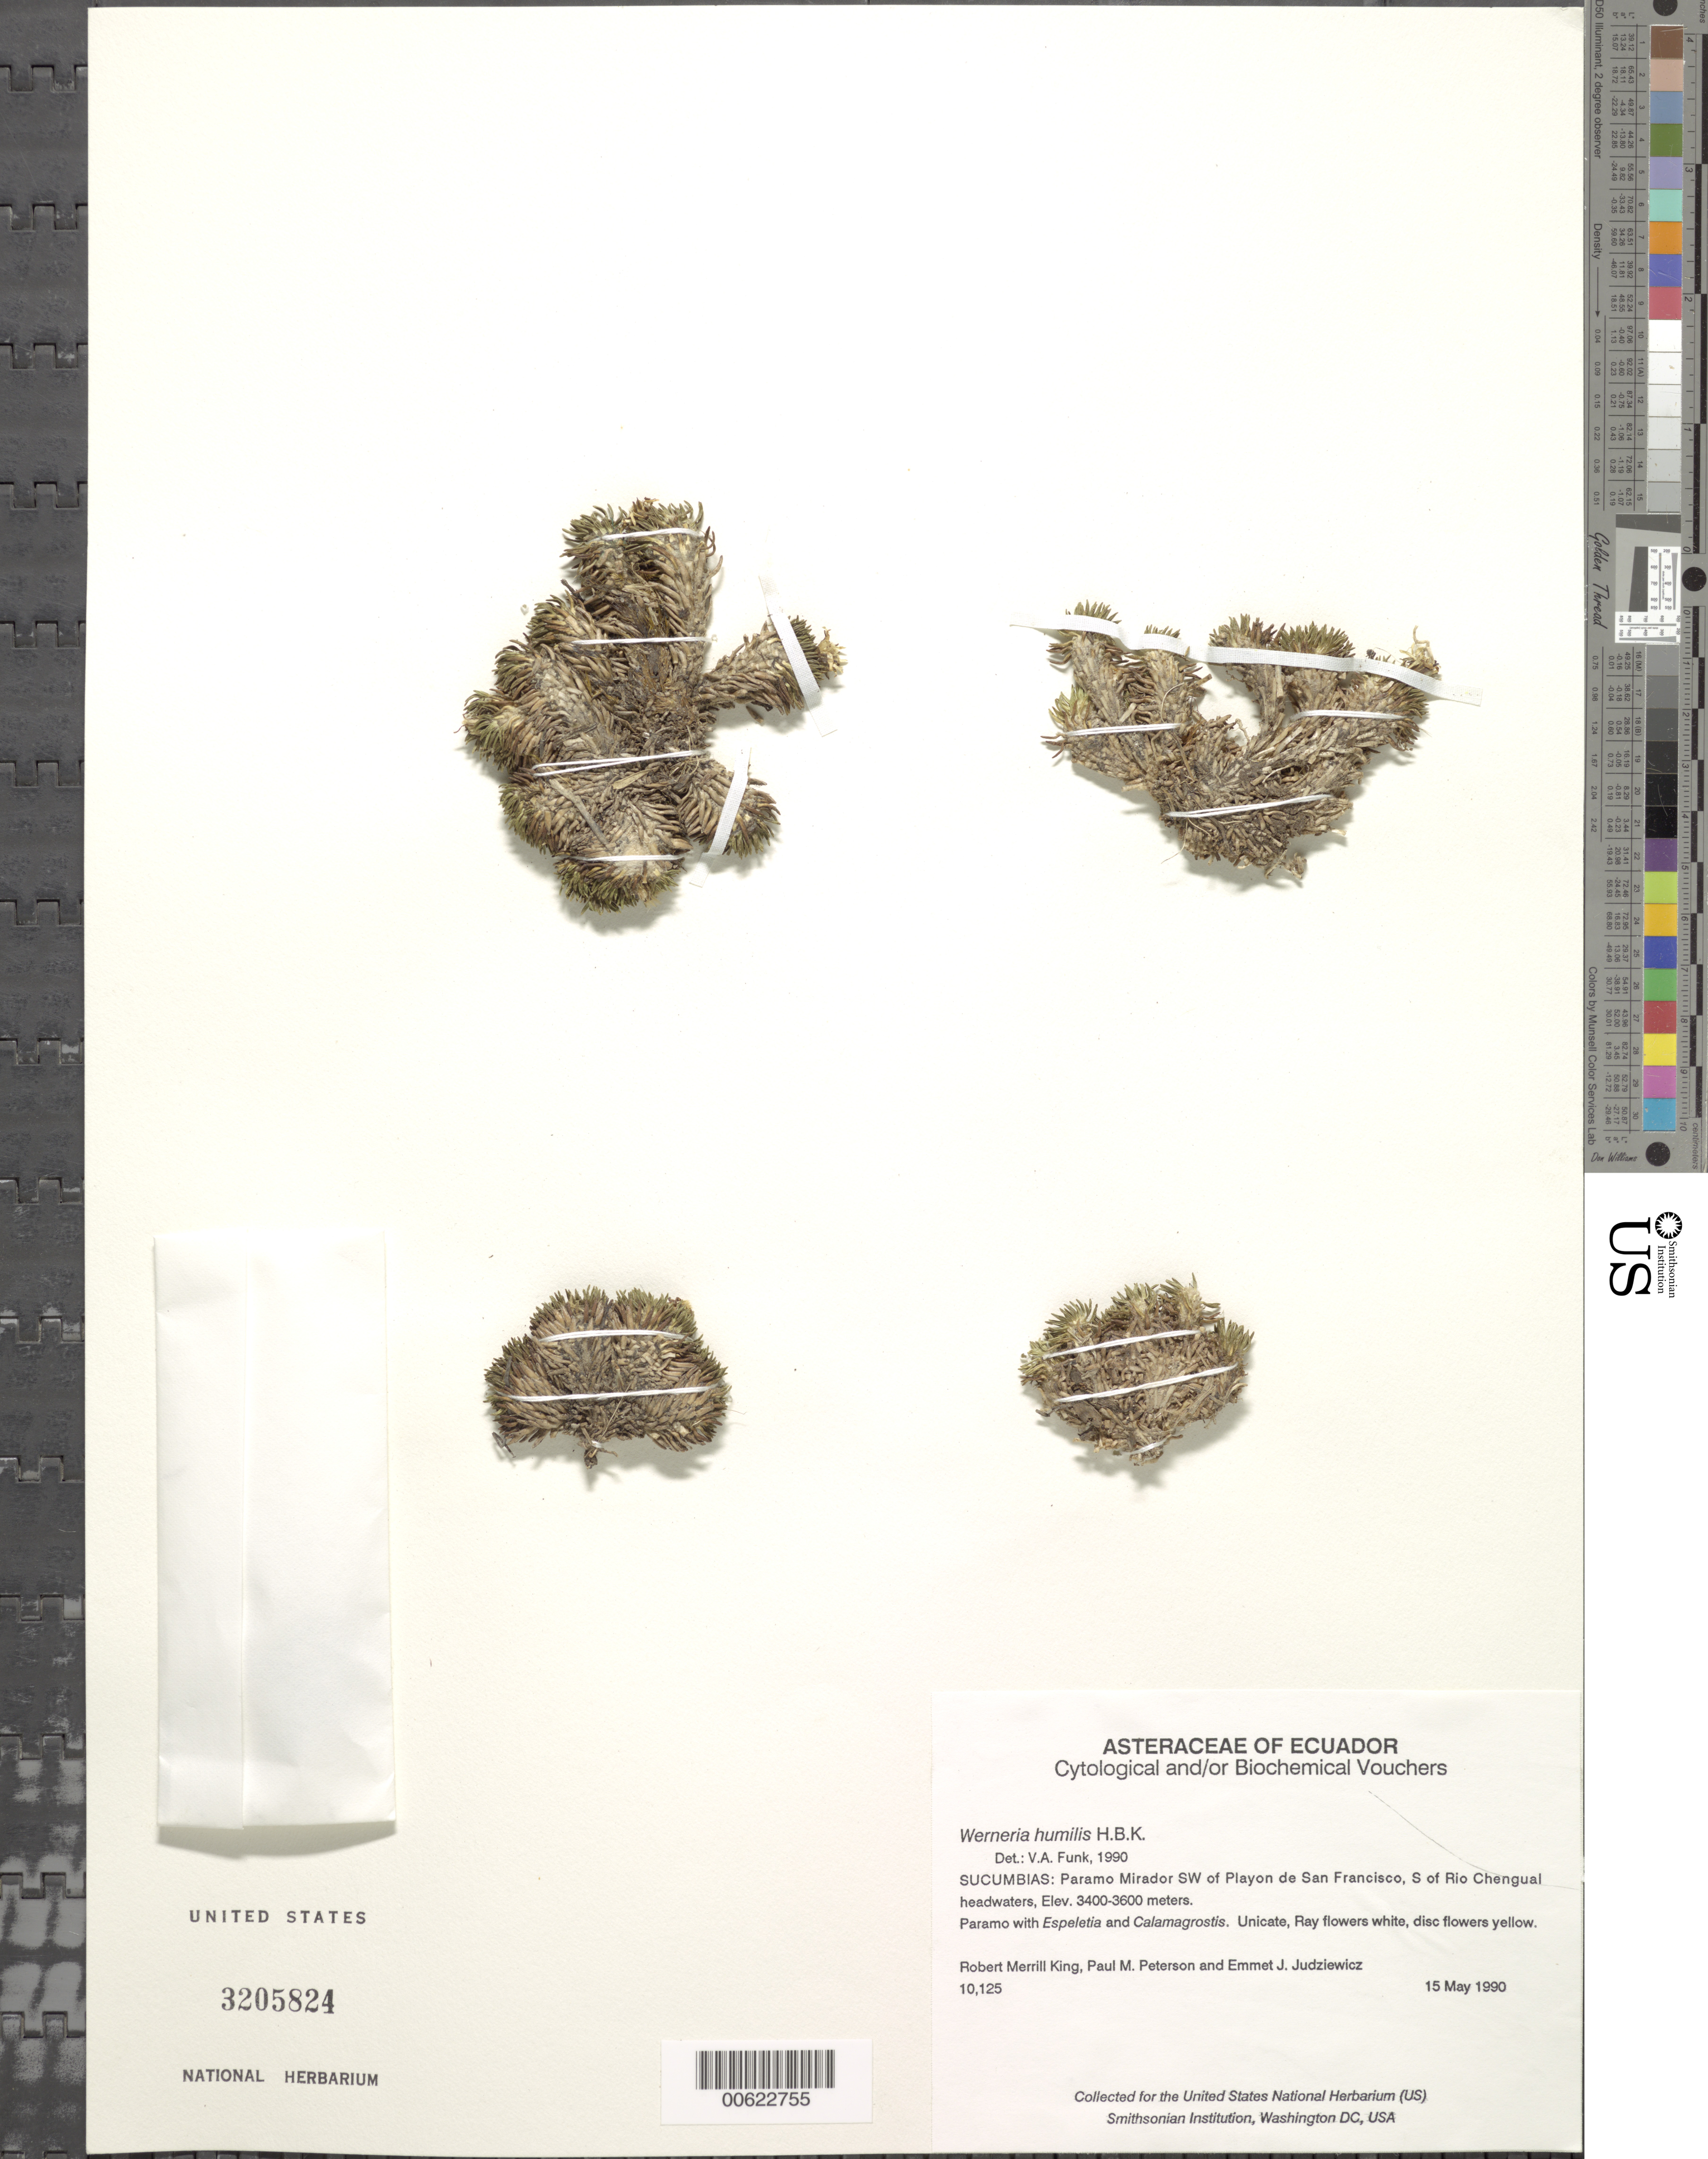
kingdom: Plantae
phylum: Tracheophyta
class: Magnoliopsida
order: Asterales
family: Asteraceae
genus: Mikania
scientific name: Mikania congesta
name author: DC.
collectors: R. M. King, P. M. Peterson & E. J. Judziewicz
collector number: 10125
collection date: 1990-05-15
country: Ecuador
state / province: Sucumbíos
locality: Páramo Mirador SW of Playon de San Francisco, S of Río Chengual headwaters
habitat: Páramo with Espeletia and Calamagrostis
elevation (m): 3400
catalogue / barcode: US 3205824